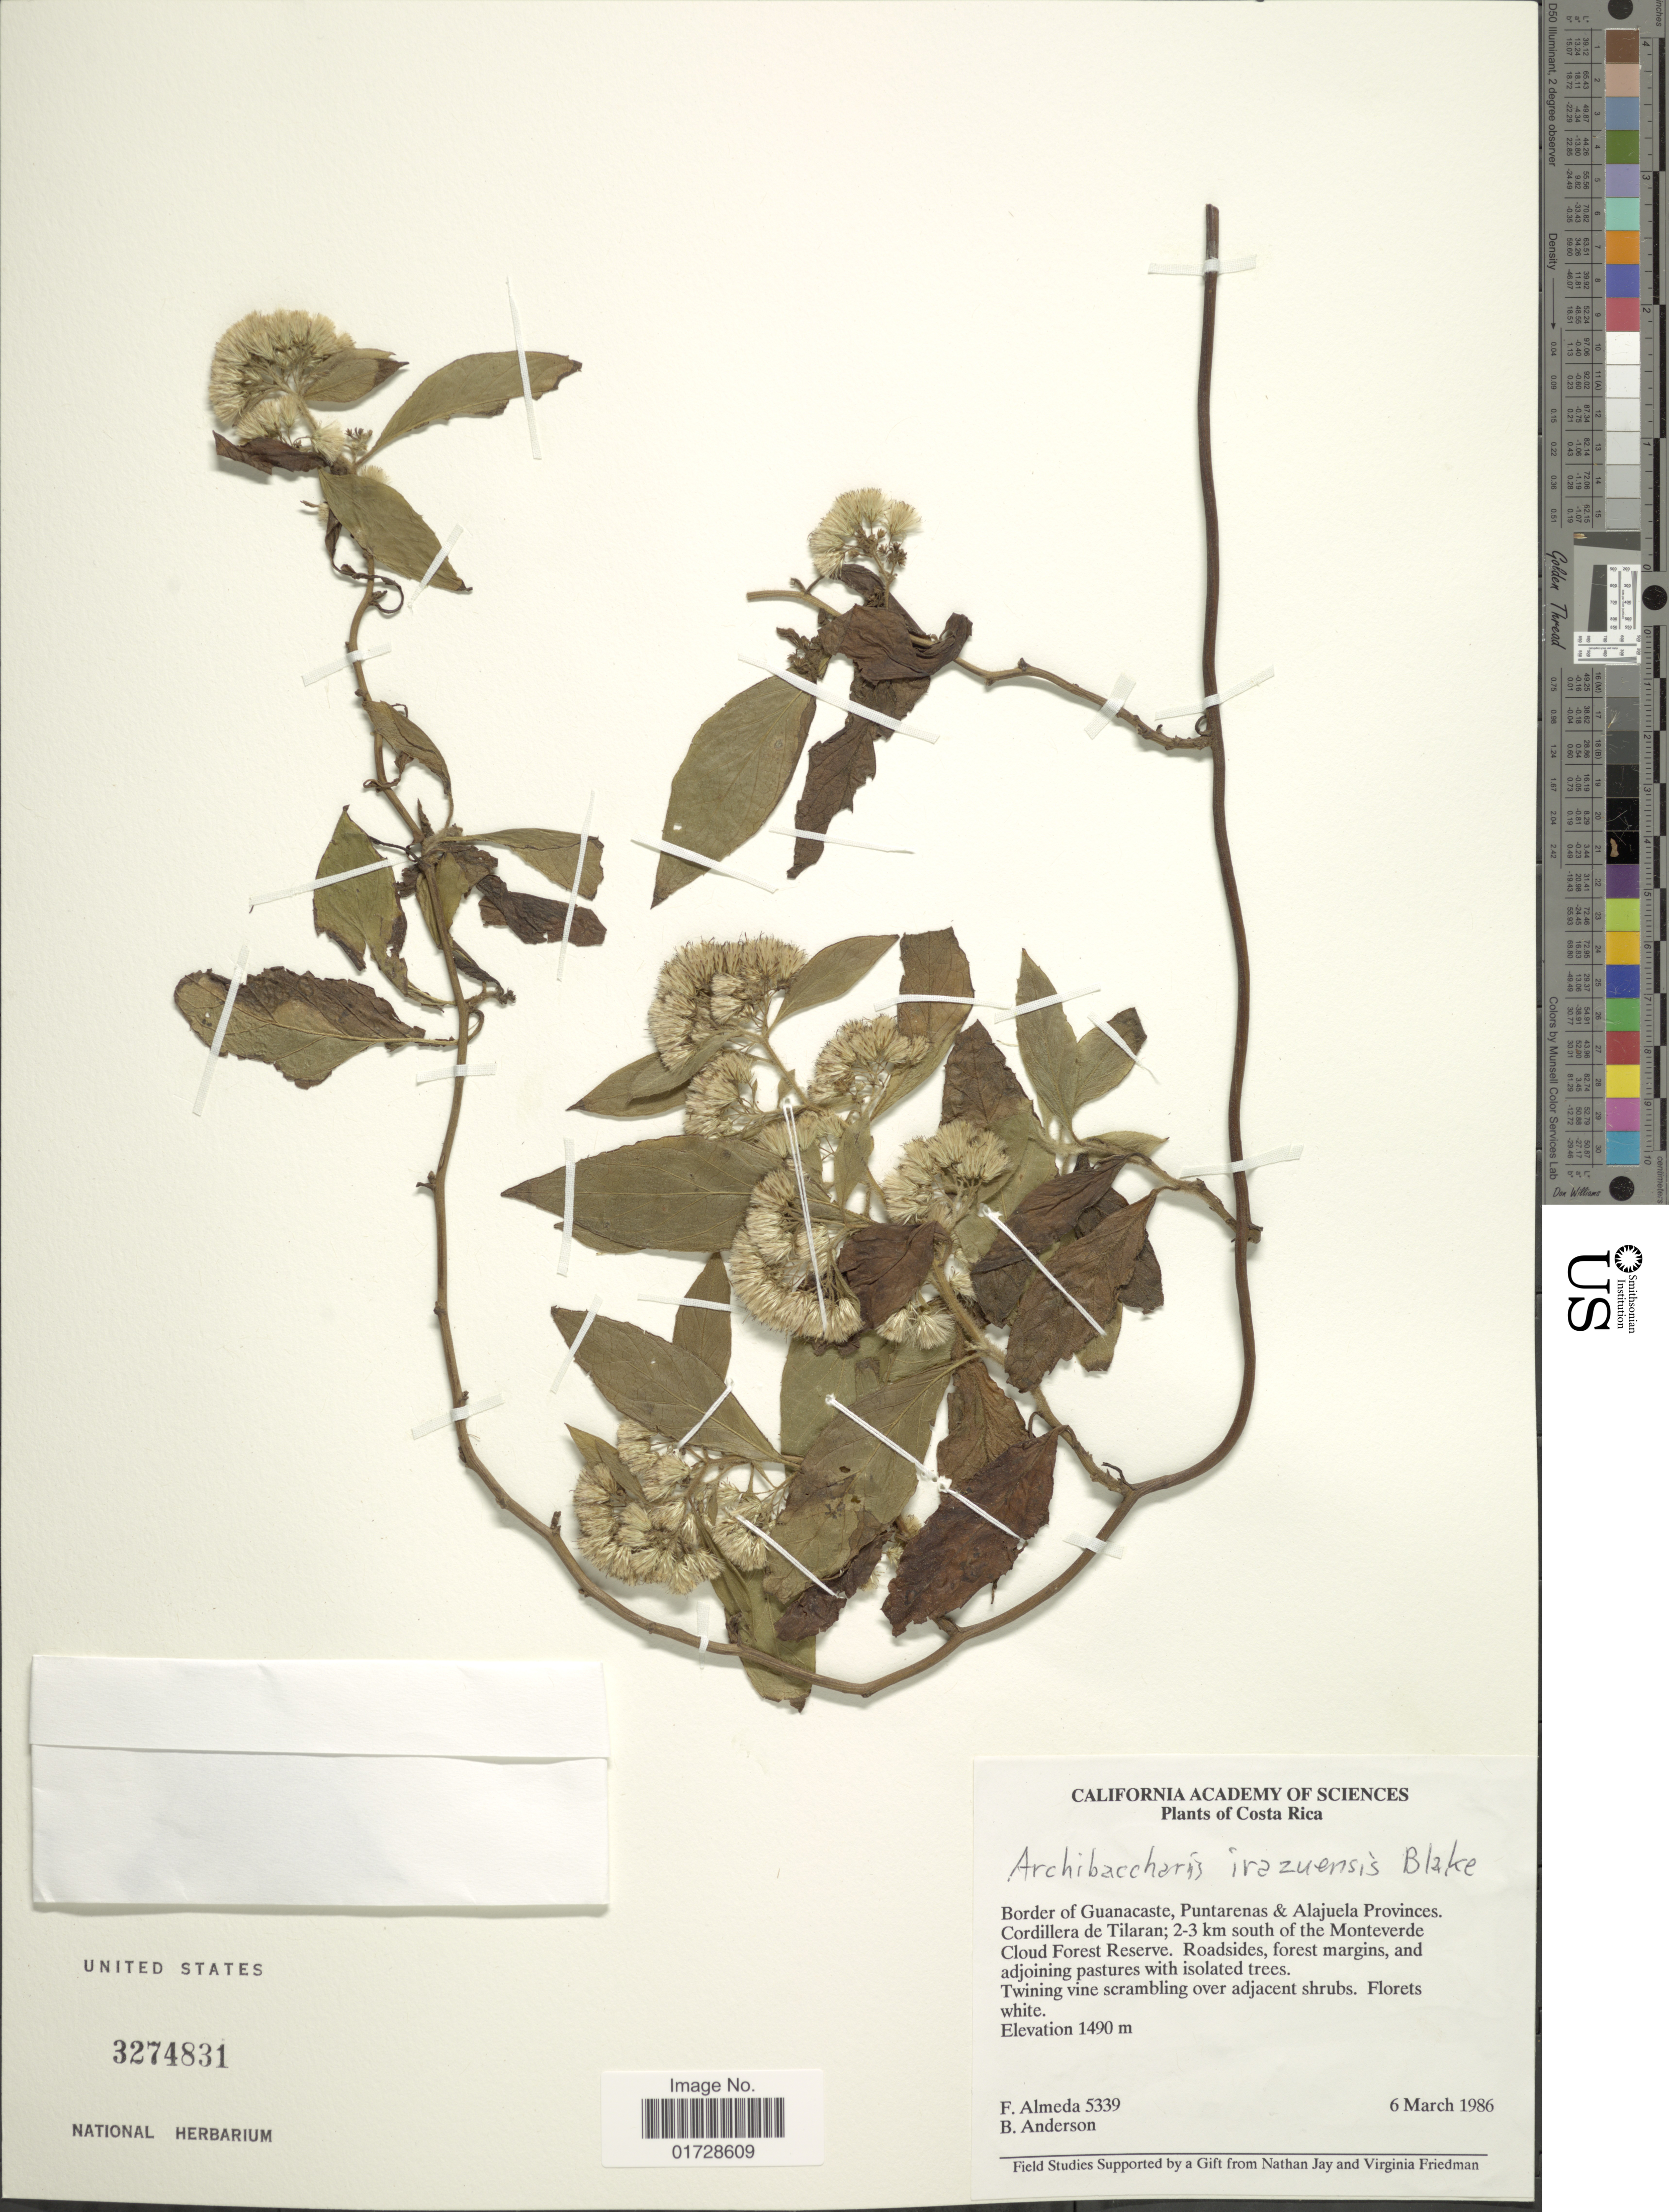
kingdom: Plantae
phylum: Tracheophyta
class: Magnoliopsida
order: Asterales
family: Asteraceae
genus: Archibaccharis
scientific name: Archibaccharis irazuensis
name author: (S.F. Blake) S.F. Blake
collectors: F. Almeda & B. Anderson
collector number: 5339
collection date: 1986-03-06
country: Costa Rica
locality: Border of Guanacaste, Puntarenas & Alajuela Provinces, Cordillera de Tilaran, 2-3 km south of the Monteverde Cloud Forest Reserve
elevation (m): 1490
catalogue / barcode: US 3274831